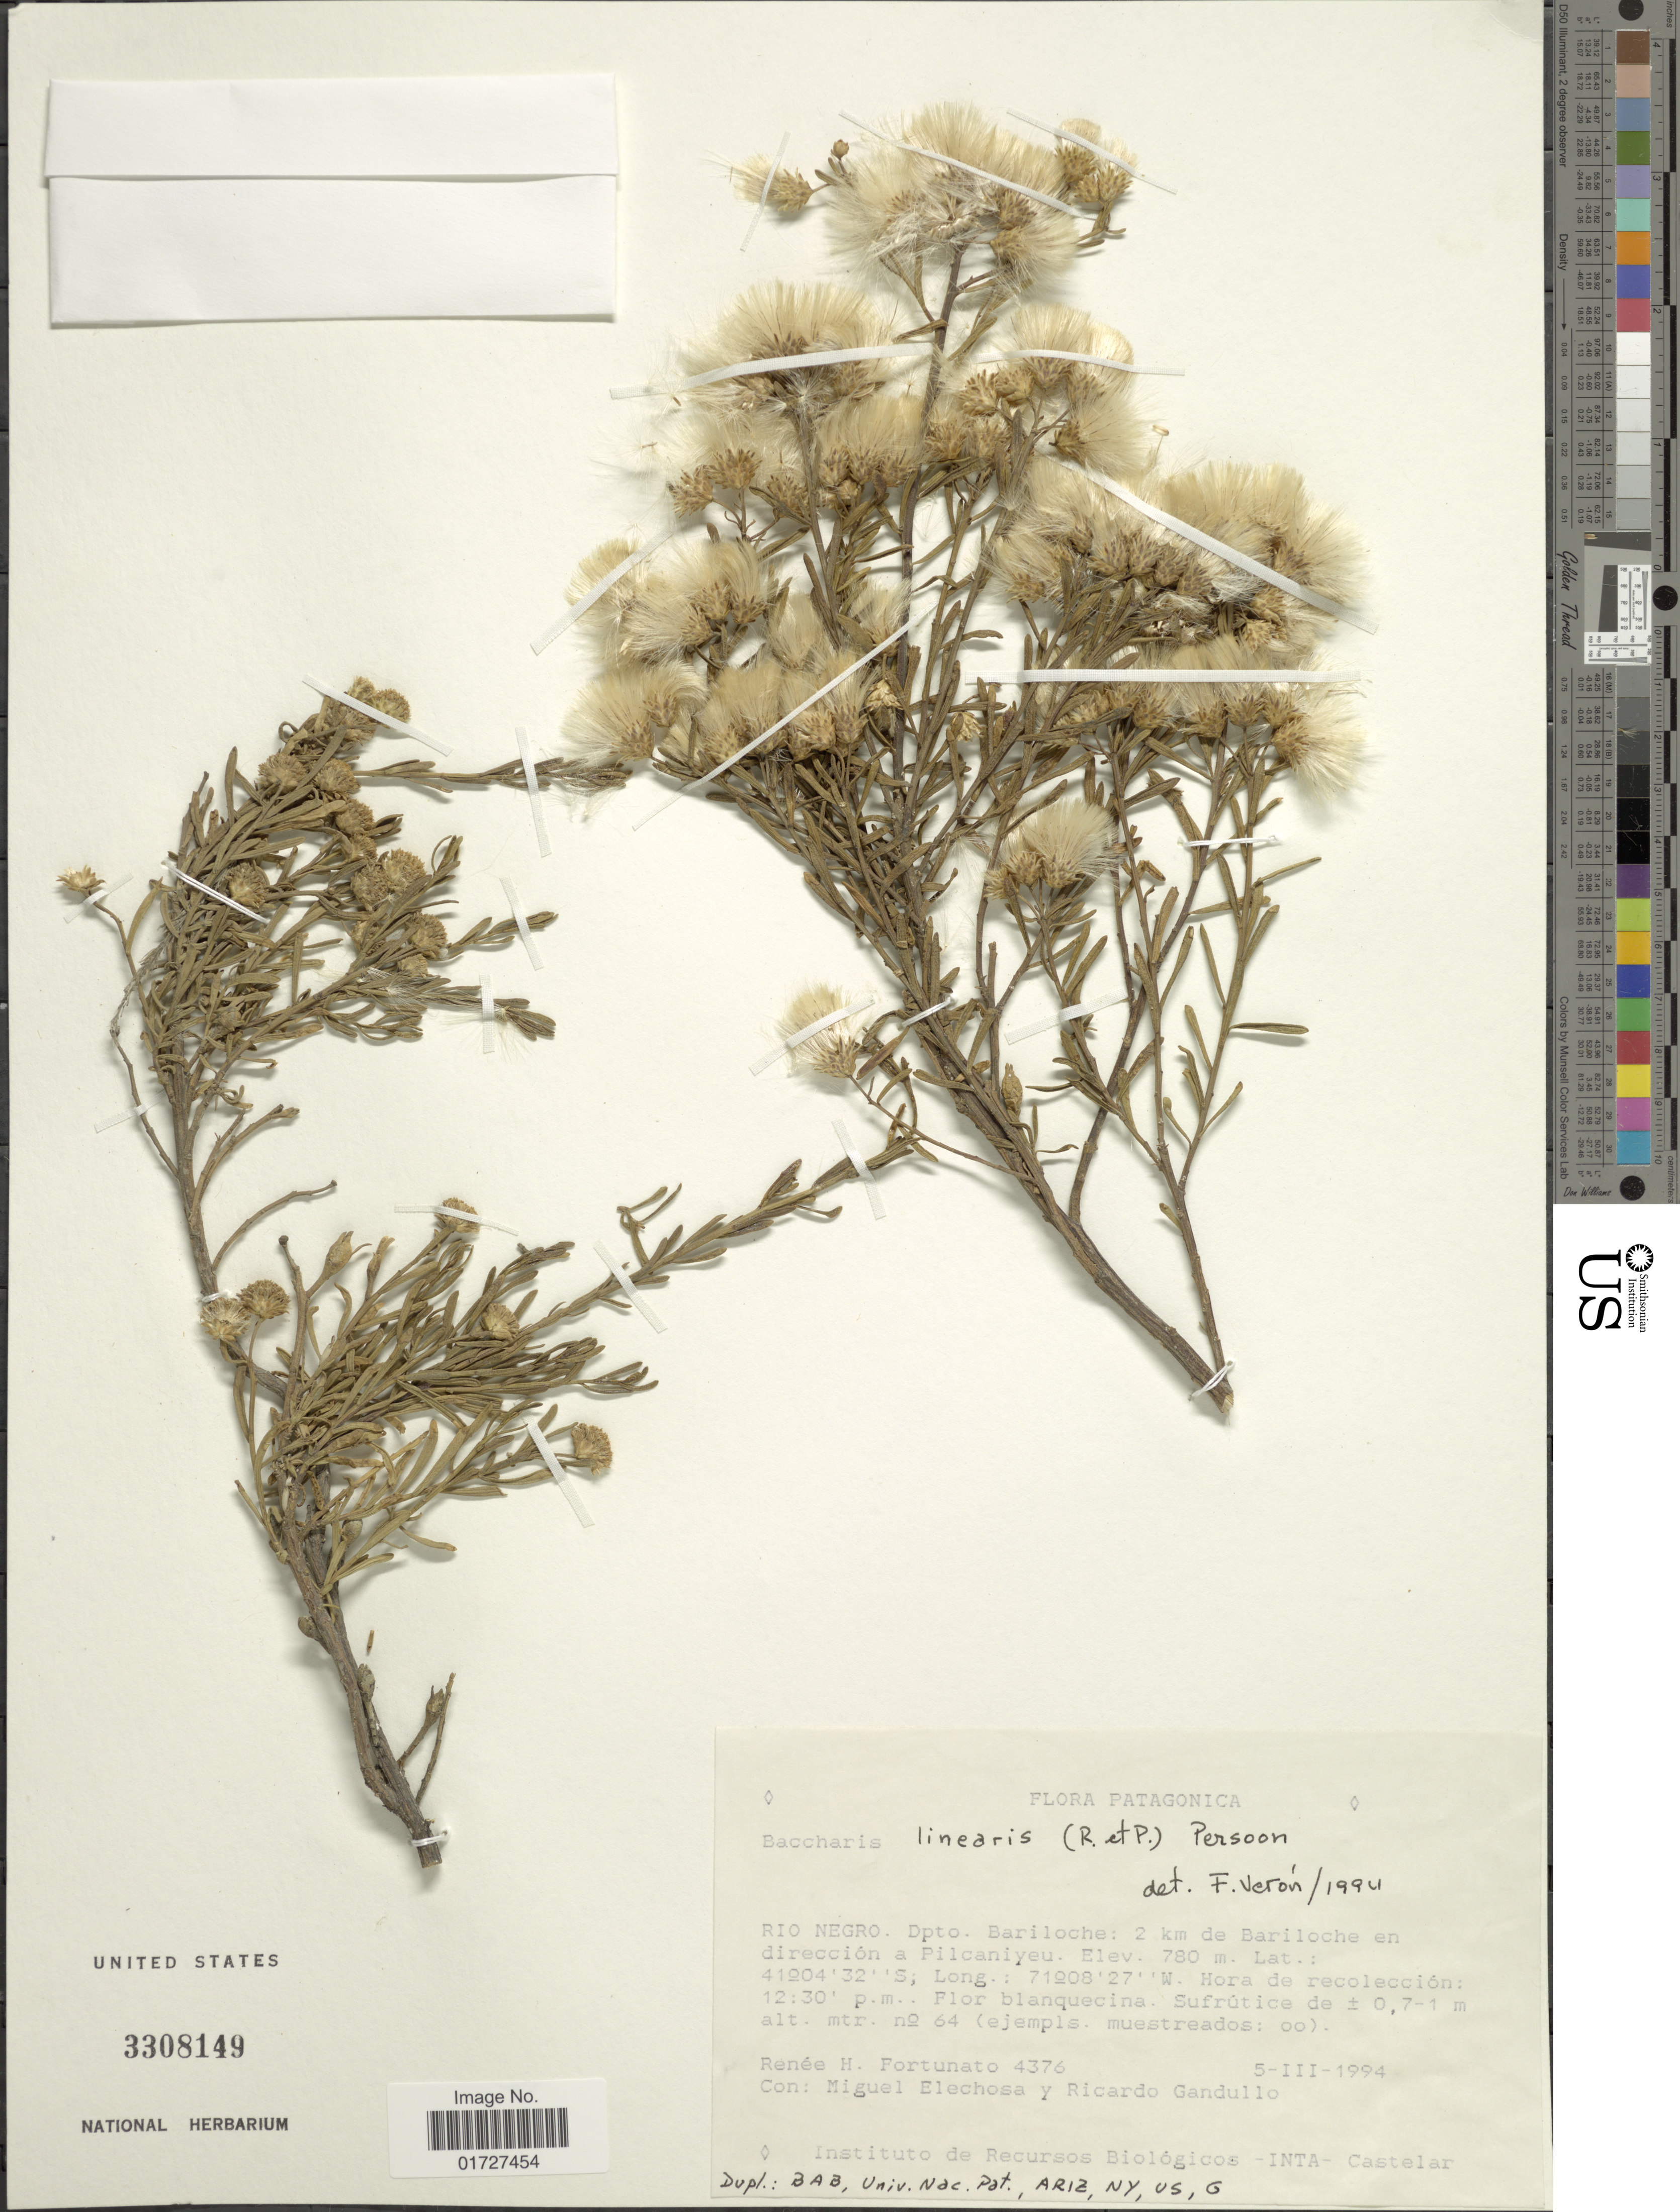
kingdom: Plantae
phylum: Tracheophyta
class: Magnoliopsida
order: Asterales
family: Asteraceae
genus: Baccharis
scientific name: Baccharis linearis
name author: (Ruiz & Pav.) Pers.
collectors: R. H. Fortunato, M. Elechosa & R. Gandullo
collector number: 4376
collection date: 1994-03-05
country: Argentina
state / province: Rio Negro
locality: Patagonica, Dpto. Bariloche, 2 km de Bariloche en direccion a Pilcaniyeu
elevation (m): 780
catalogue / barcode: US 3308149